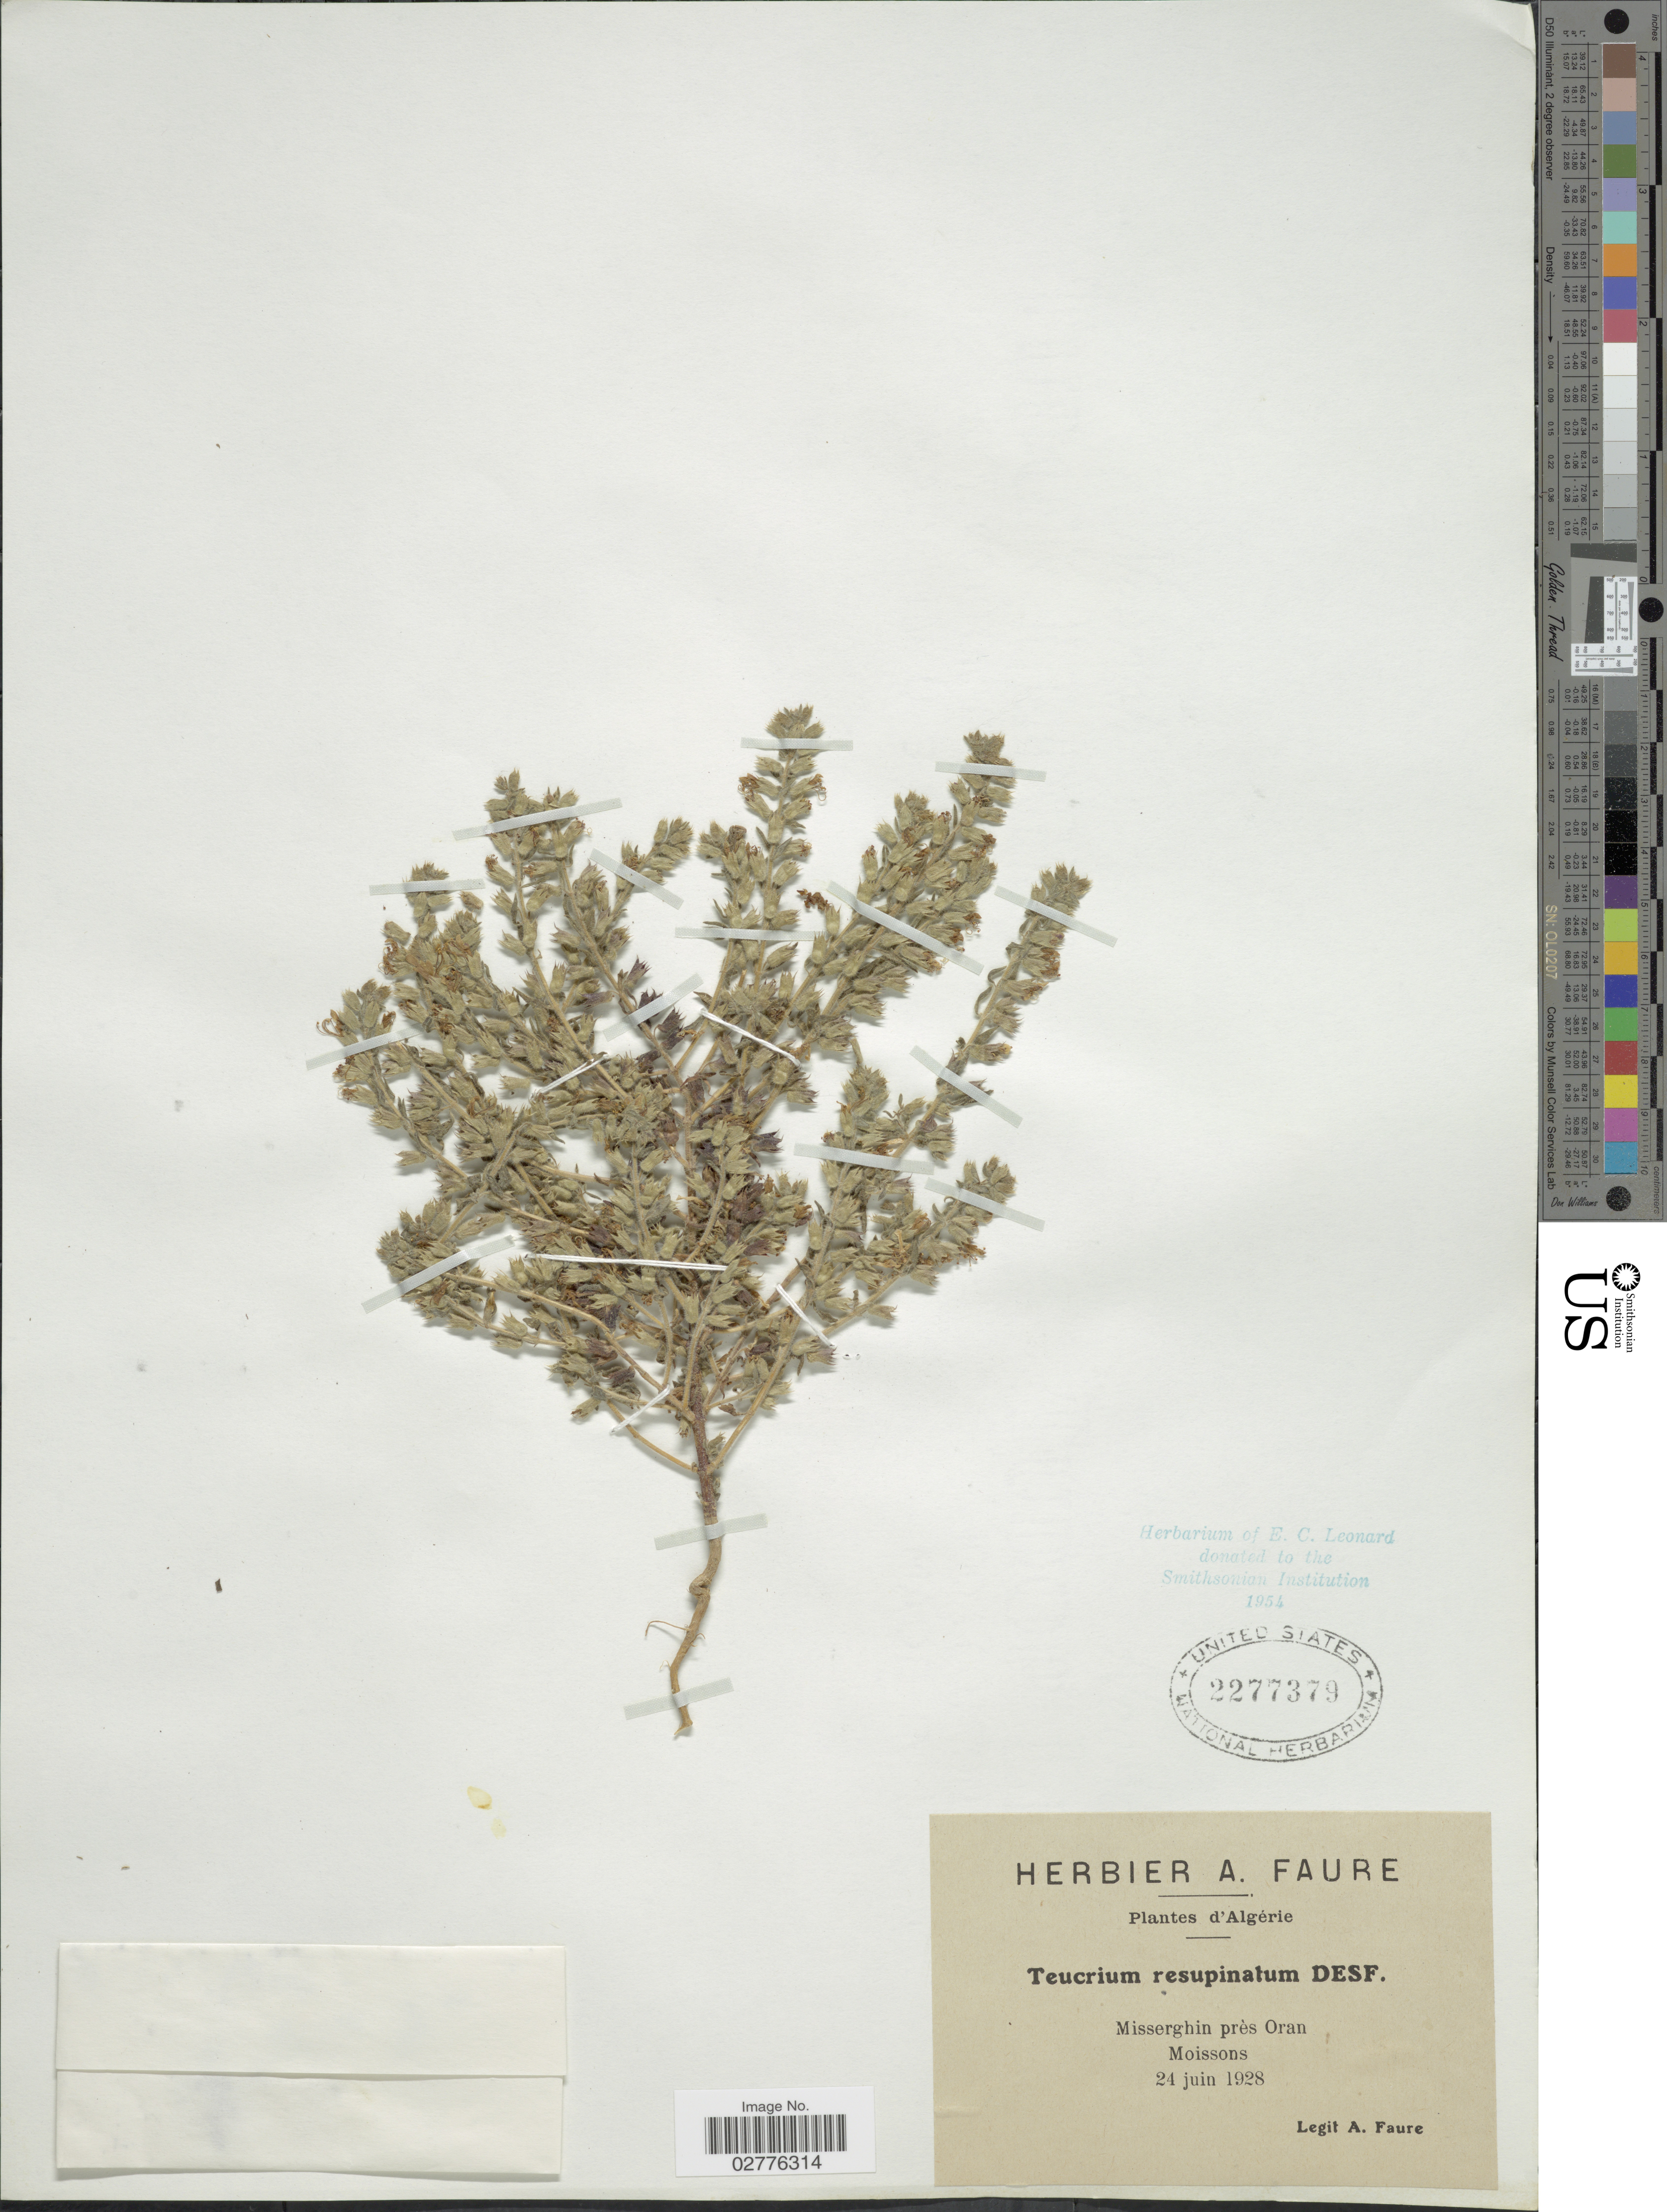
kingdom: Plantae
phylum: Tracheophyta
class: Magnoliopsida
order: Lamiales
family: Lamiaceae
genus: Teucrium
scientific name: Teucrium resupinatum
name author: Desf.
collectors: A. Faure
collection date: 1928-06-24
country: Algeria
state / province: Oran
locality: Misserghin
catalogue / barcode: US 2277379